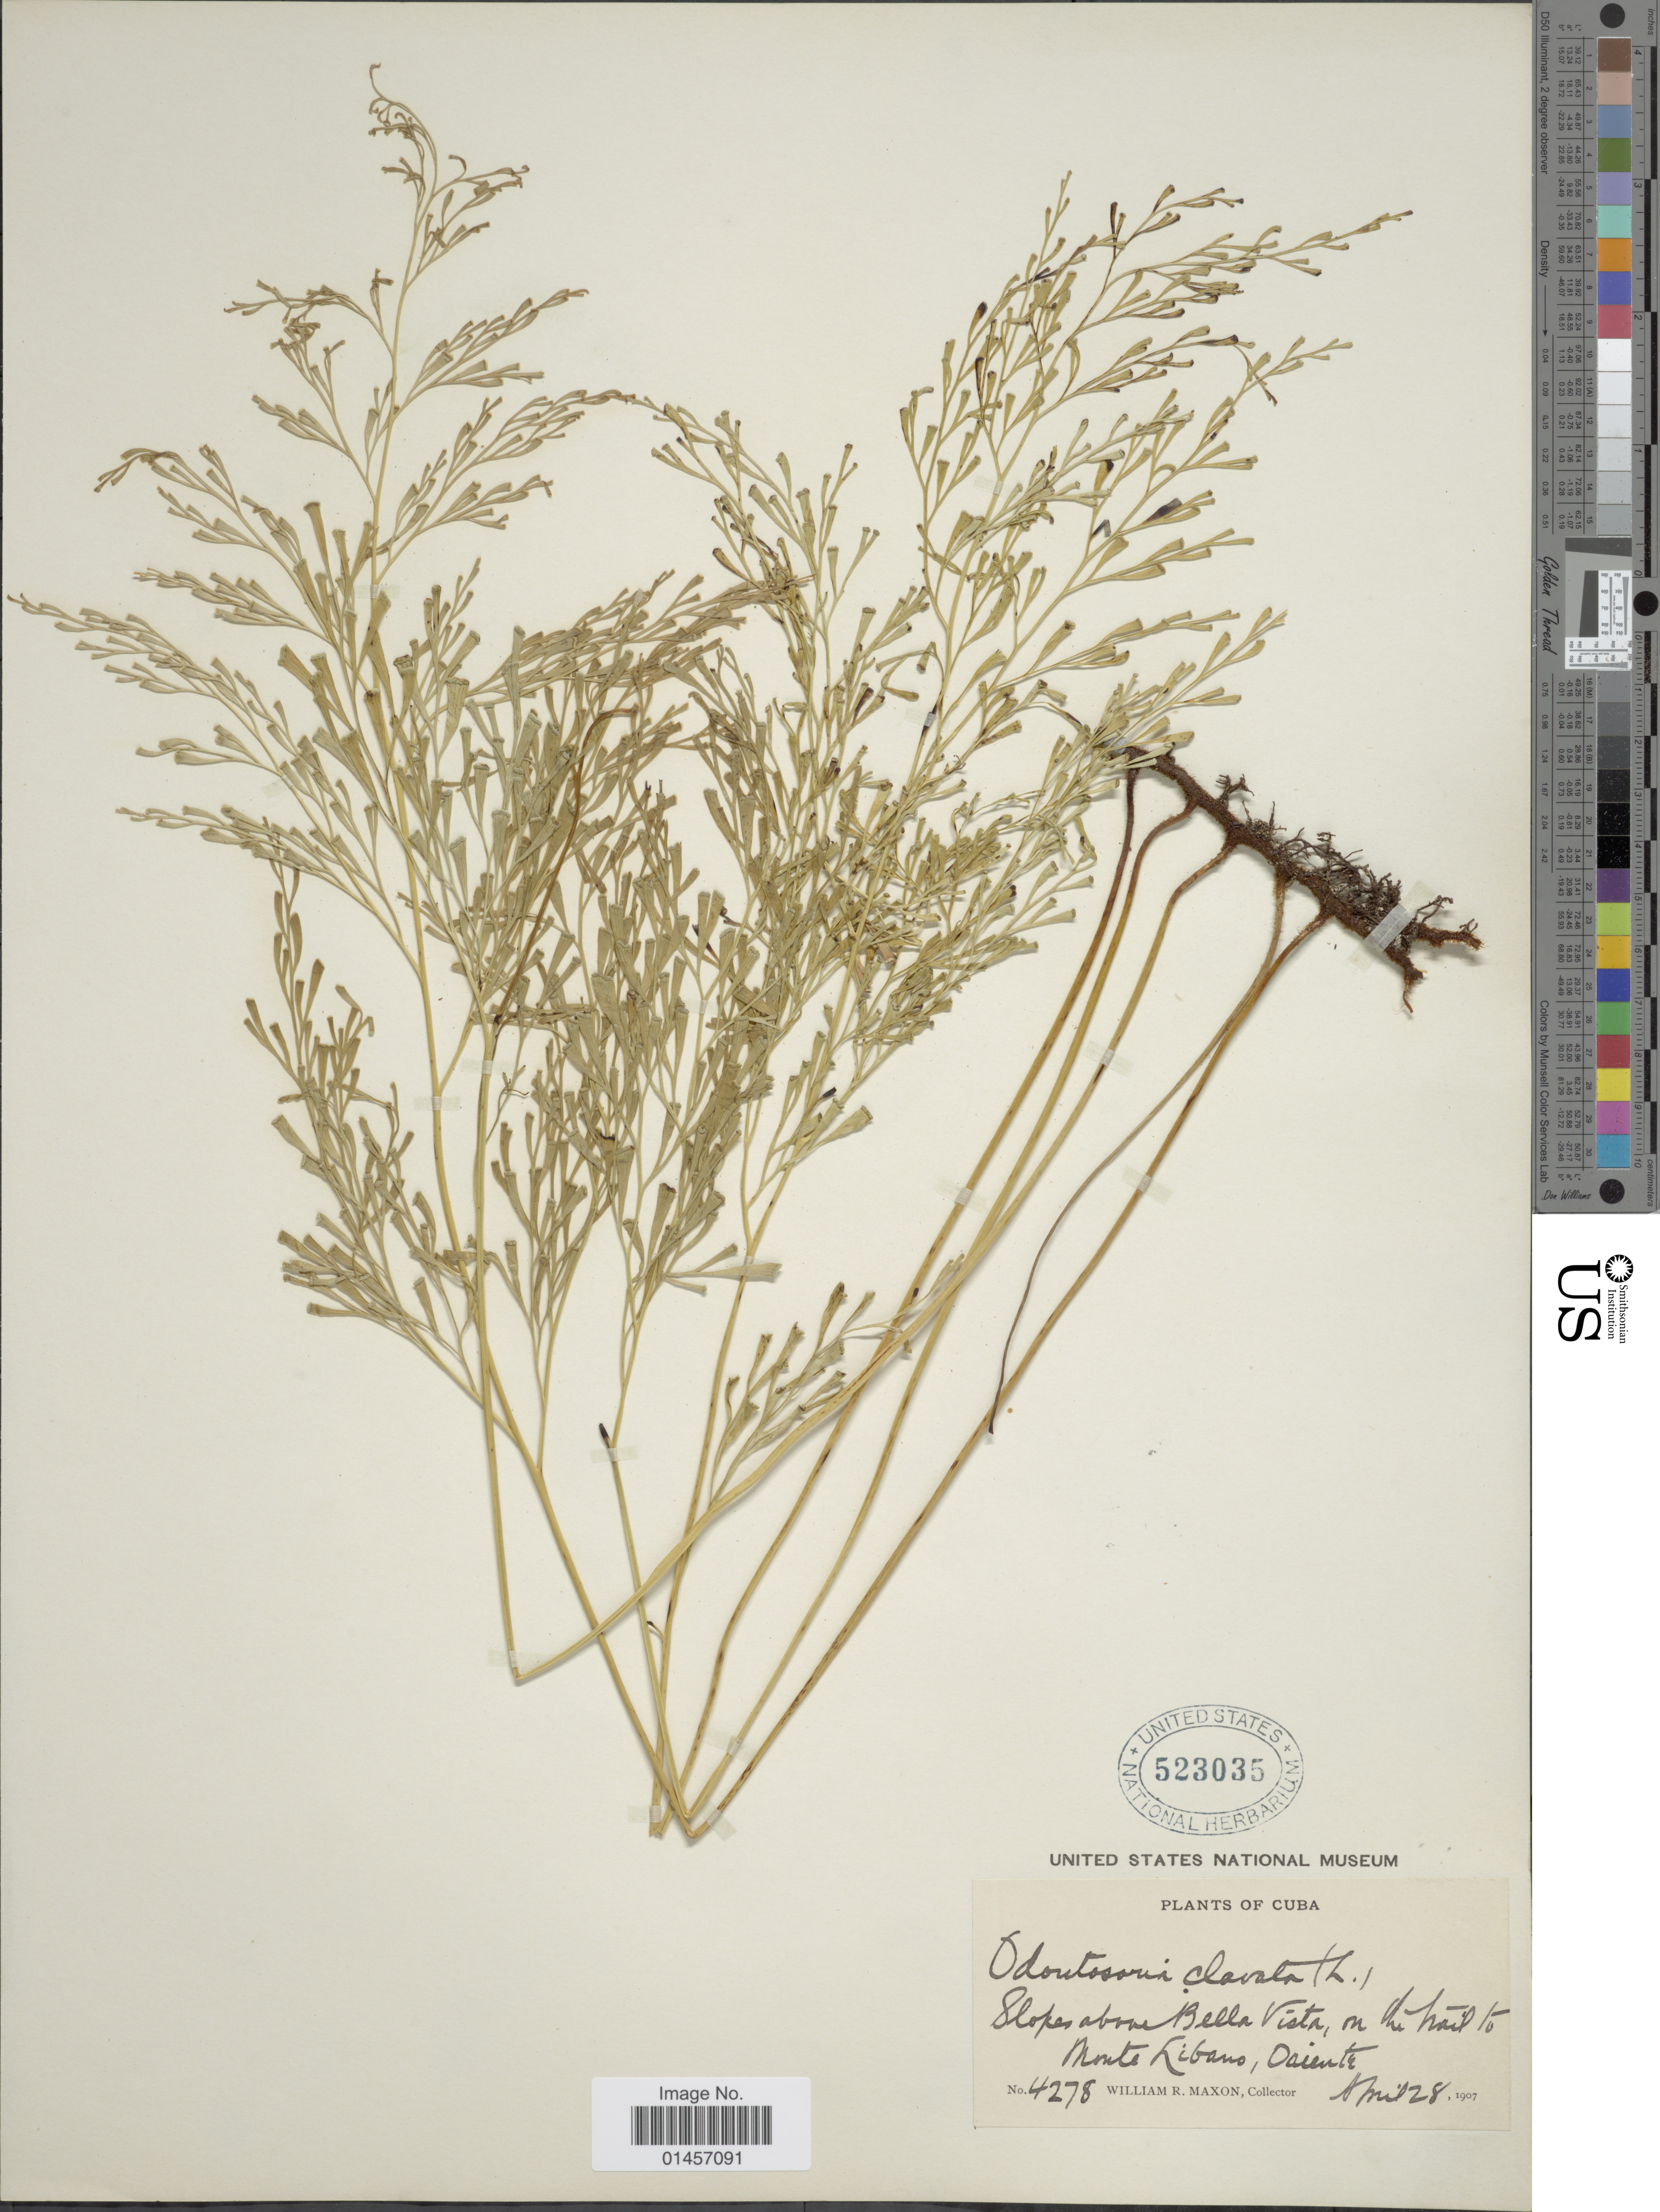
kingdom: Plantae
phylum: Tracheophyta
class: Polypodiopsida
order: Polypodiales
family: Lindsaeaceae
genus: Sphenomeris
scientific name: Sphenomeris clavata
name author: (L.) Maxon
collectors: W. R. Maxon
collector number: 4278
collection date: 1907-04-28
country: Cuba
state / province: Oriente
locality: Cuba, slopes above Bella Vista, on the hill to Moute Libano.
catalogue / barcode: US 523035